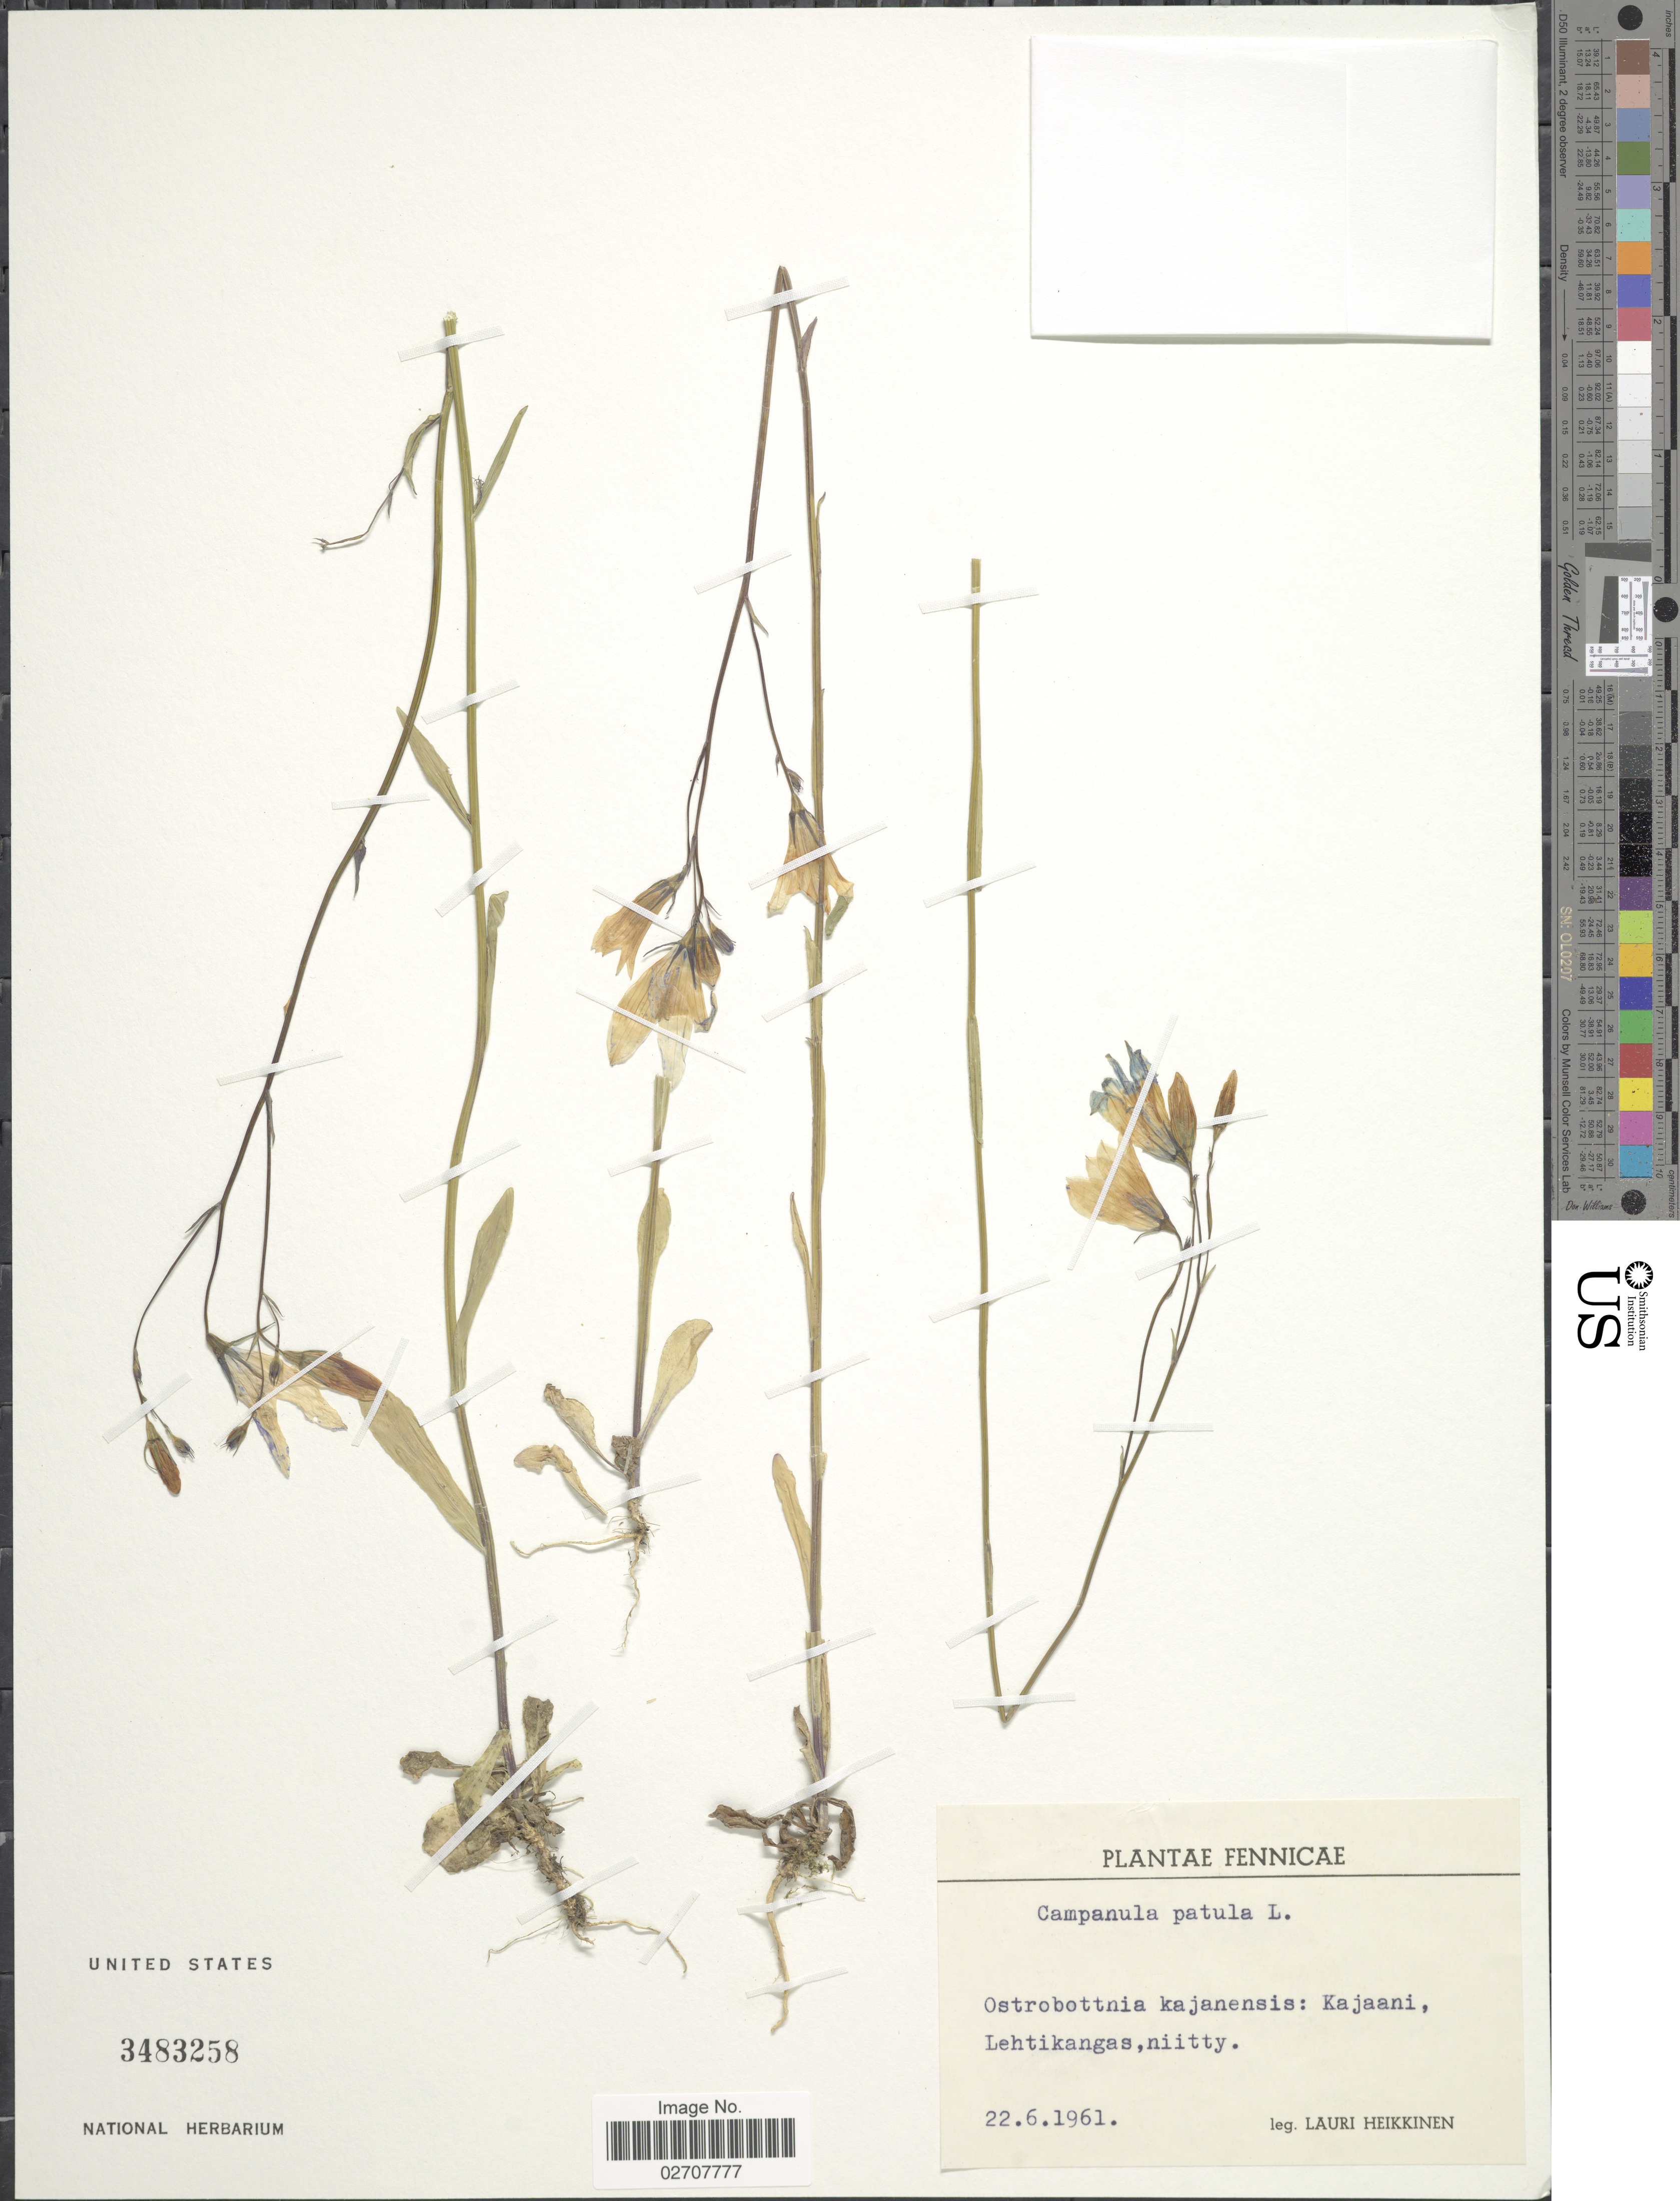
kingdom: Plantae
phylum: Tracheophyta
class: Magnoliopsida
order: Asterales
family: Campanulaceae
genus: Campanula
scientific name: Campanula patula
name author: L.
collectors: L. Heikkinen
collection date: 1961-06-22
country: Finland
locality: Fennicae. Ostrobottnia kajanensis: Kajaani, Lehtikangas, niitty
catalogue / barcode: US 3483258